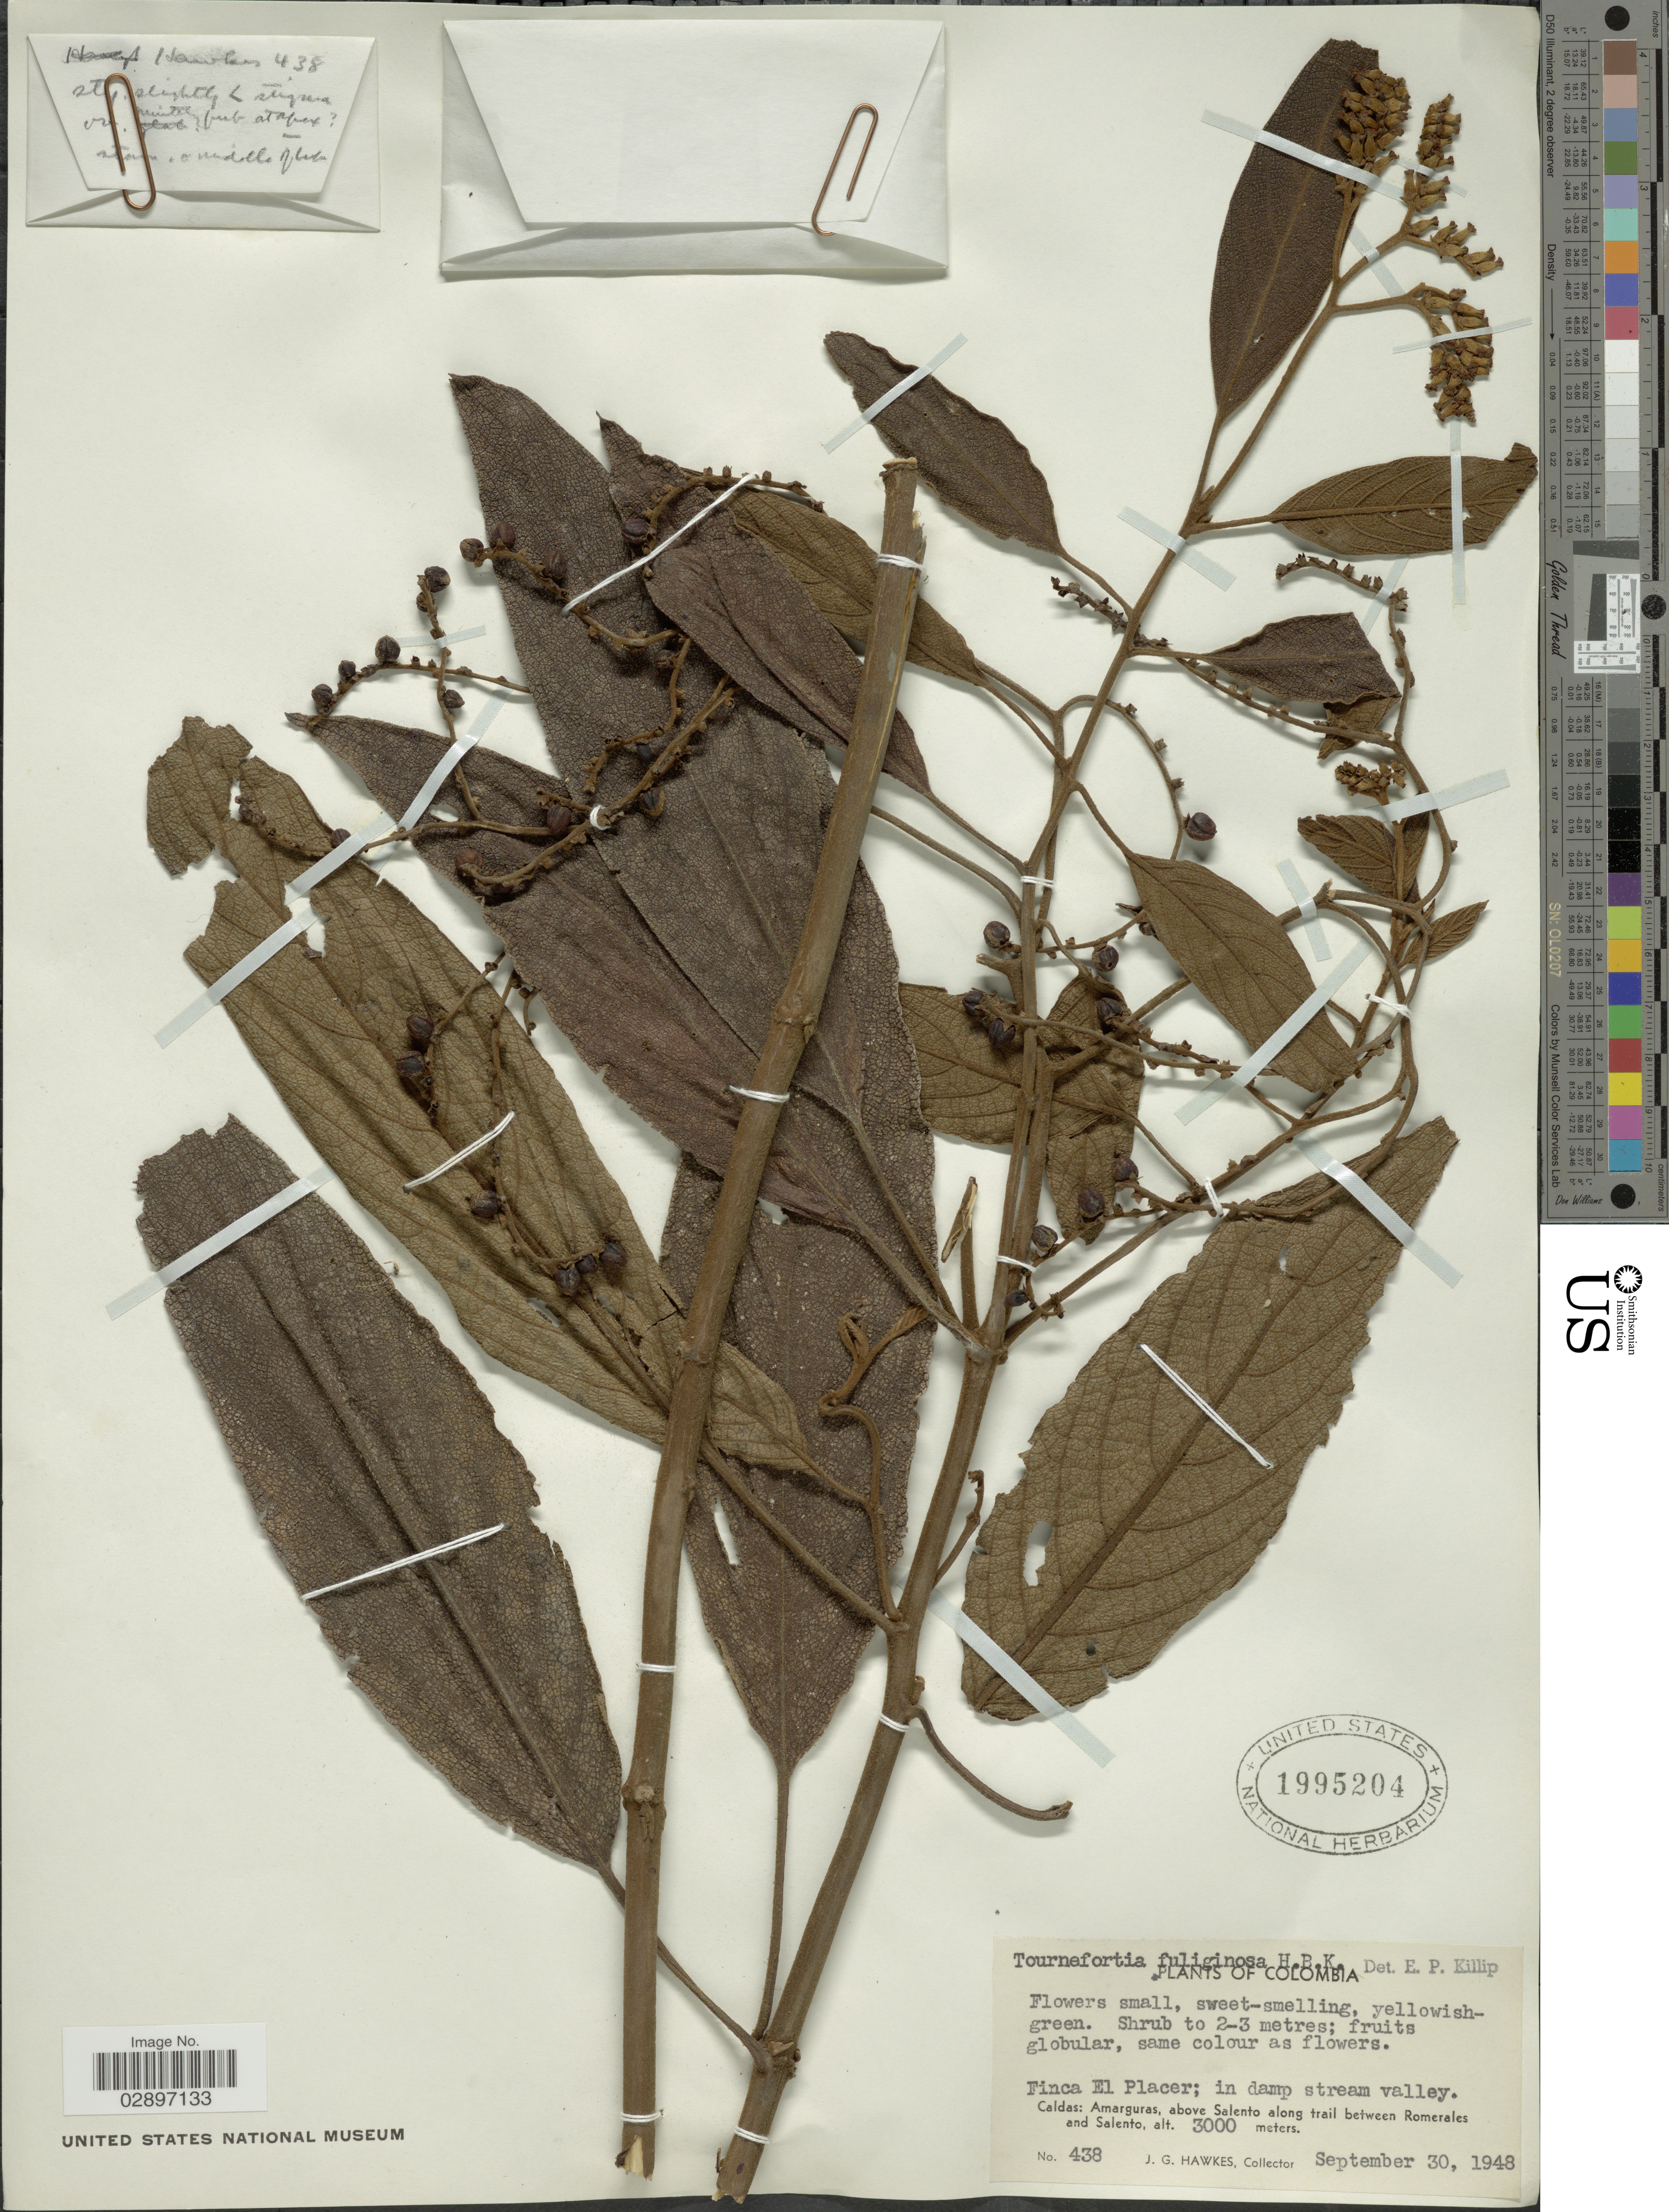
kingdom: Plantae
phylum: Tracheophyta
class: Magnoliopsida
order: Boraginales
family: Heliotropiaceae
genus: Tournefortia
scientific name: Tournefortia fuliginosa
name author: Kunth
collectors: J. Hawkes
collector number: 438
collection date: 1948-09-30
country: Colombia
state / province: Caldas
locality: Finca El Placer; in damp stream valley. Caldas: Amarguras, above Salento along trail between Romerales and Salento.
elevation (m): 3000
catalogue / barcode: US 1995204